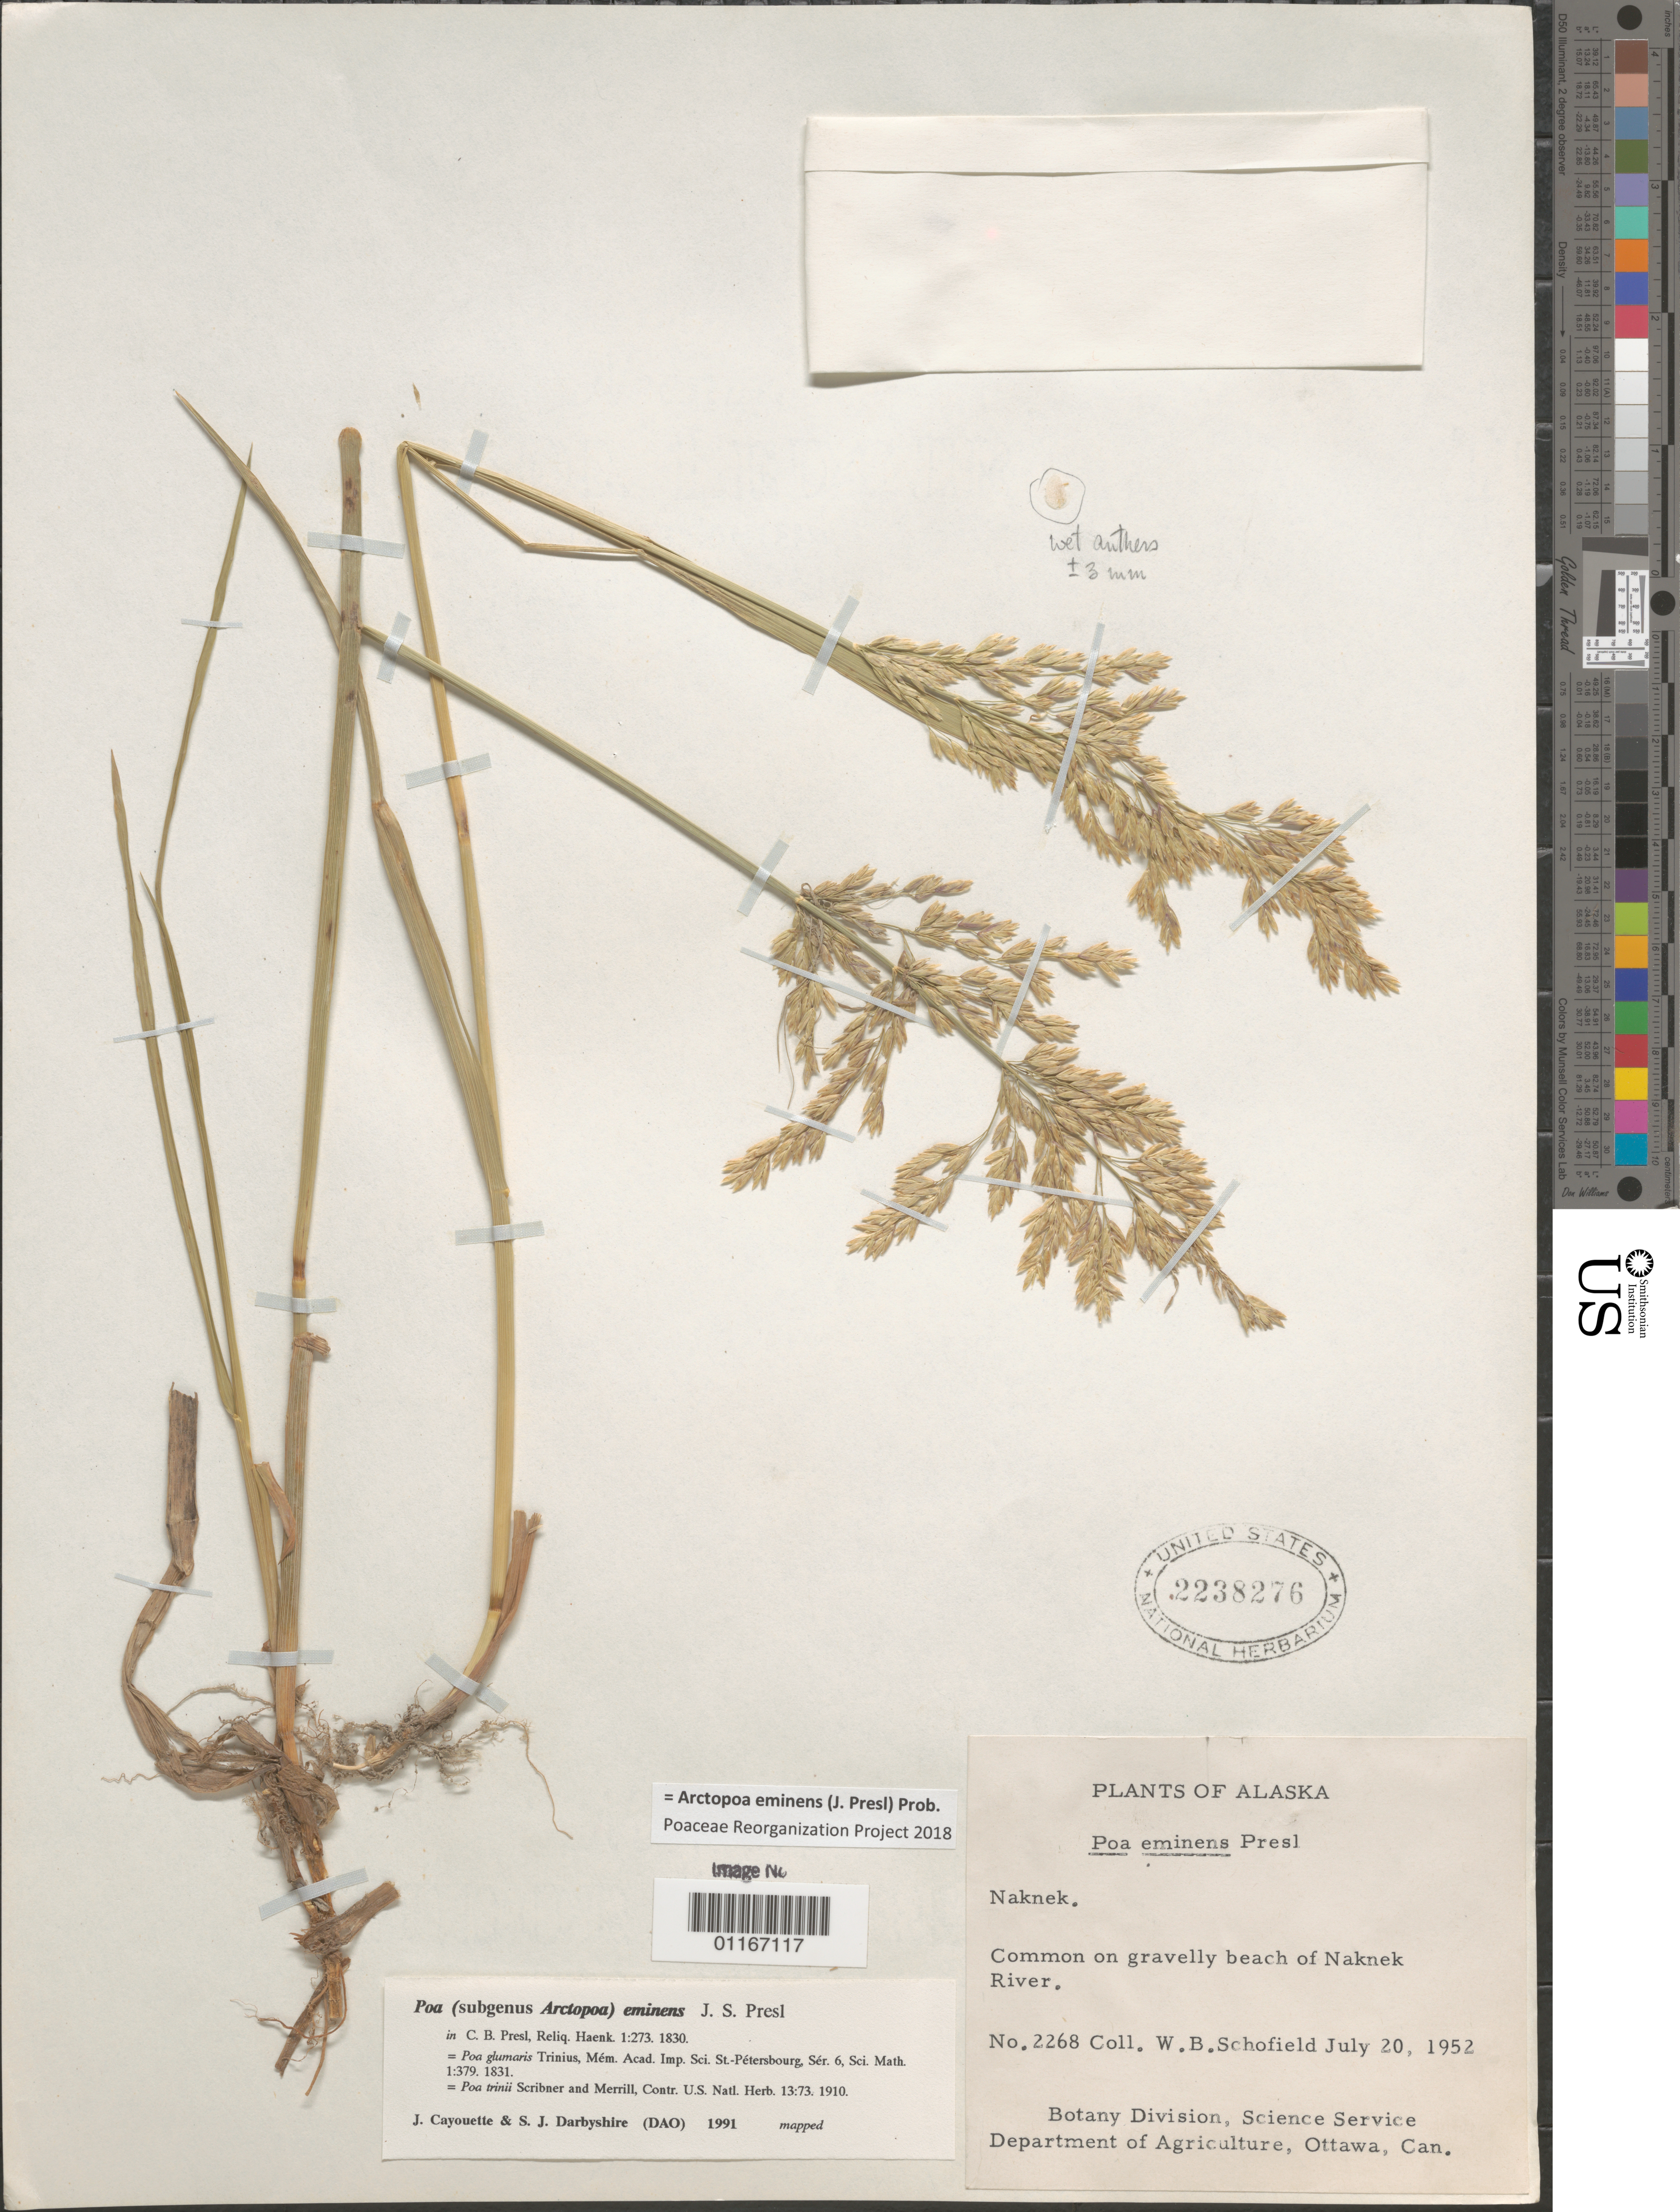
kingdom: Plantae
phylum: Tracheophyta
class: Liliopsida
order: Poales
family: Poaceae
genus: Arctopoa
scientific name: Arctopoa eminens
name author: (J. Presl) Prob.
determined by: Poaceae Reorganization Project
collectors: W. Schofield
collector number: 2268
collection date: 1952-07-20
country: United States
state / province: Alaska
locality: Naknek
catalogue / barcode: US 2238276